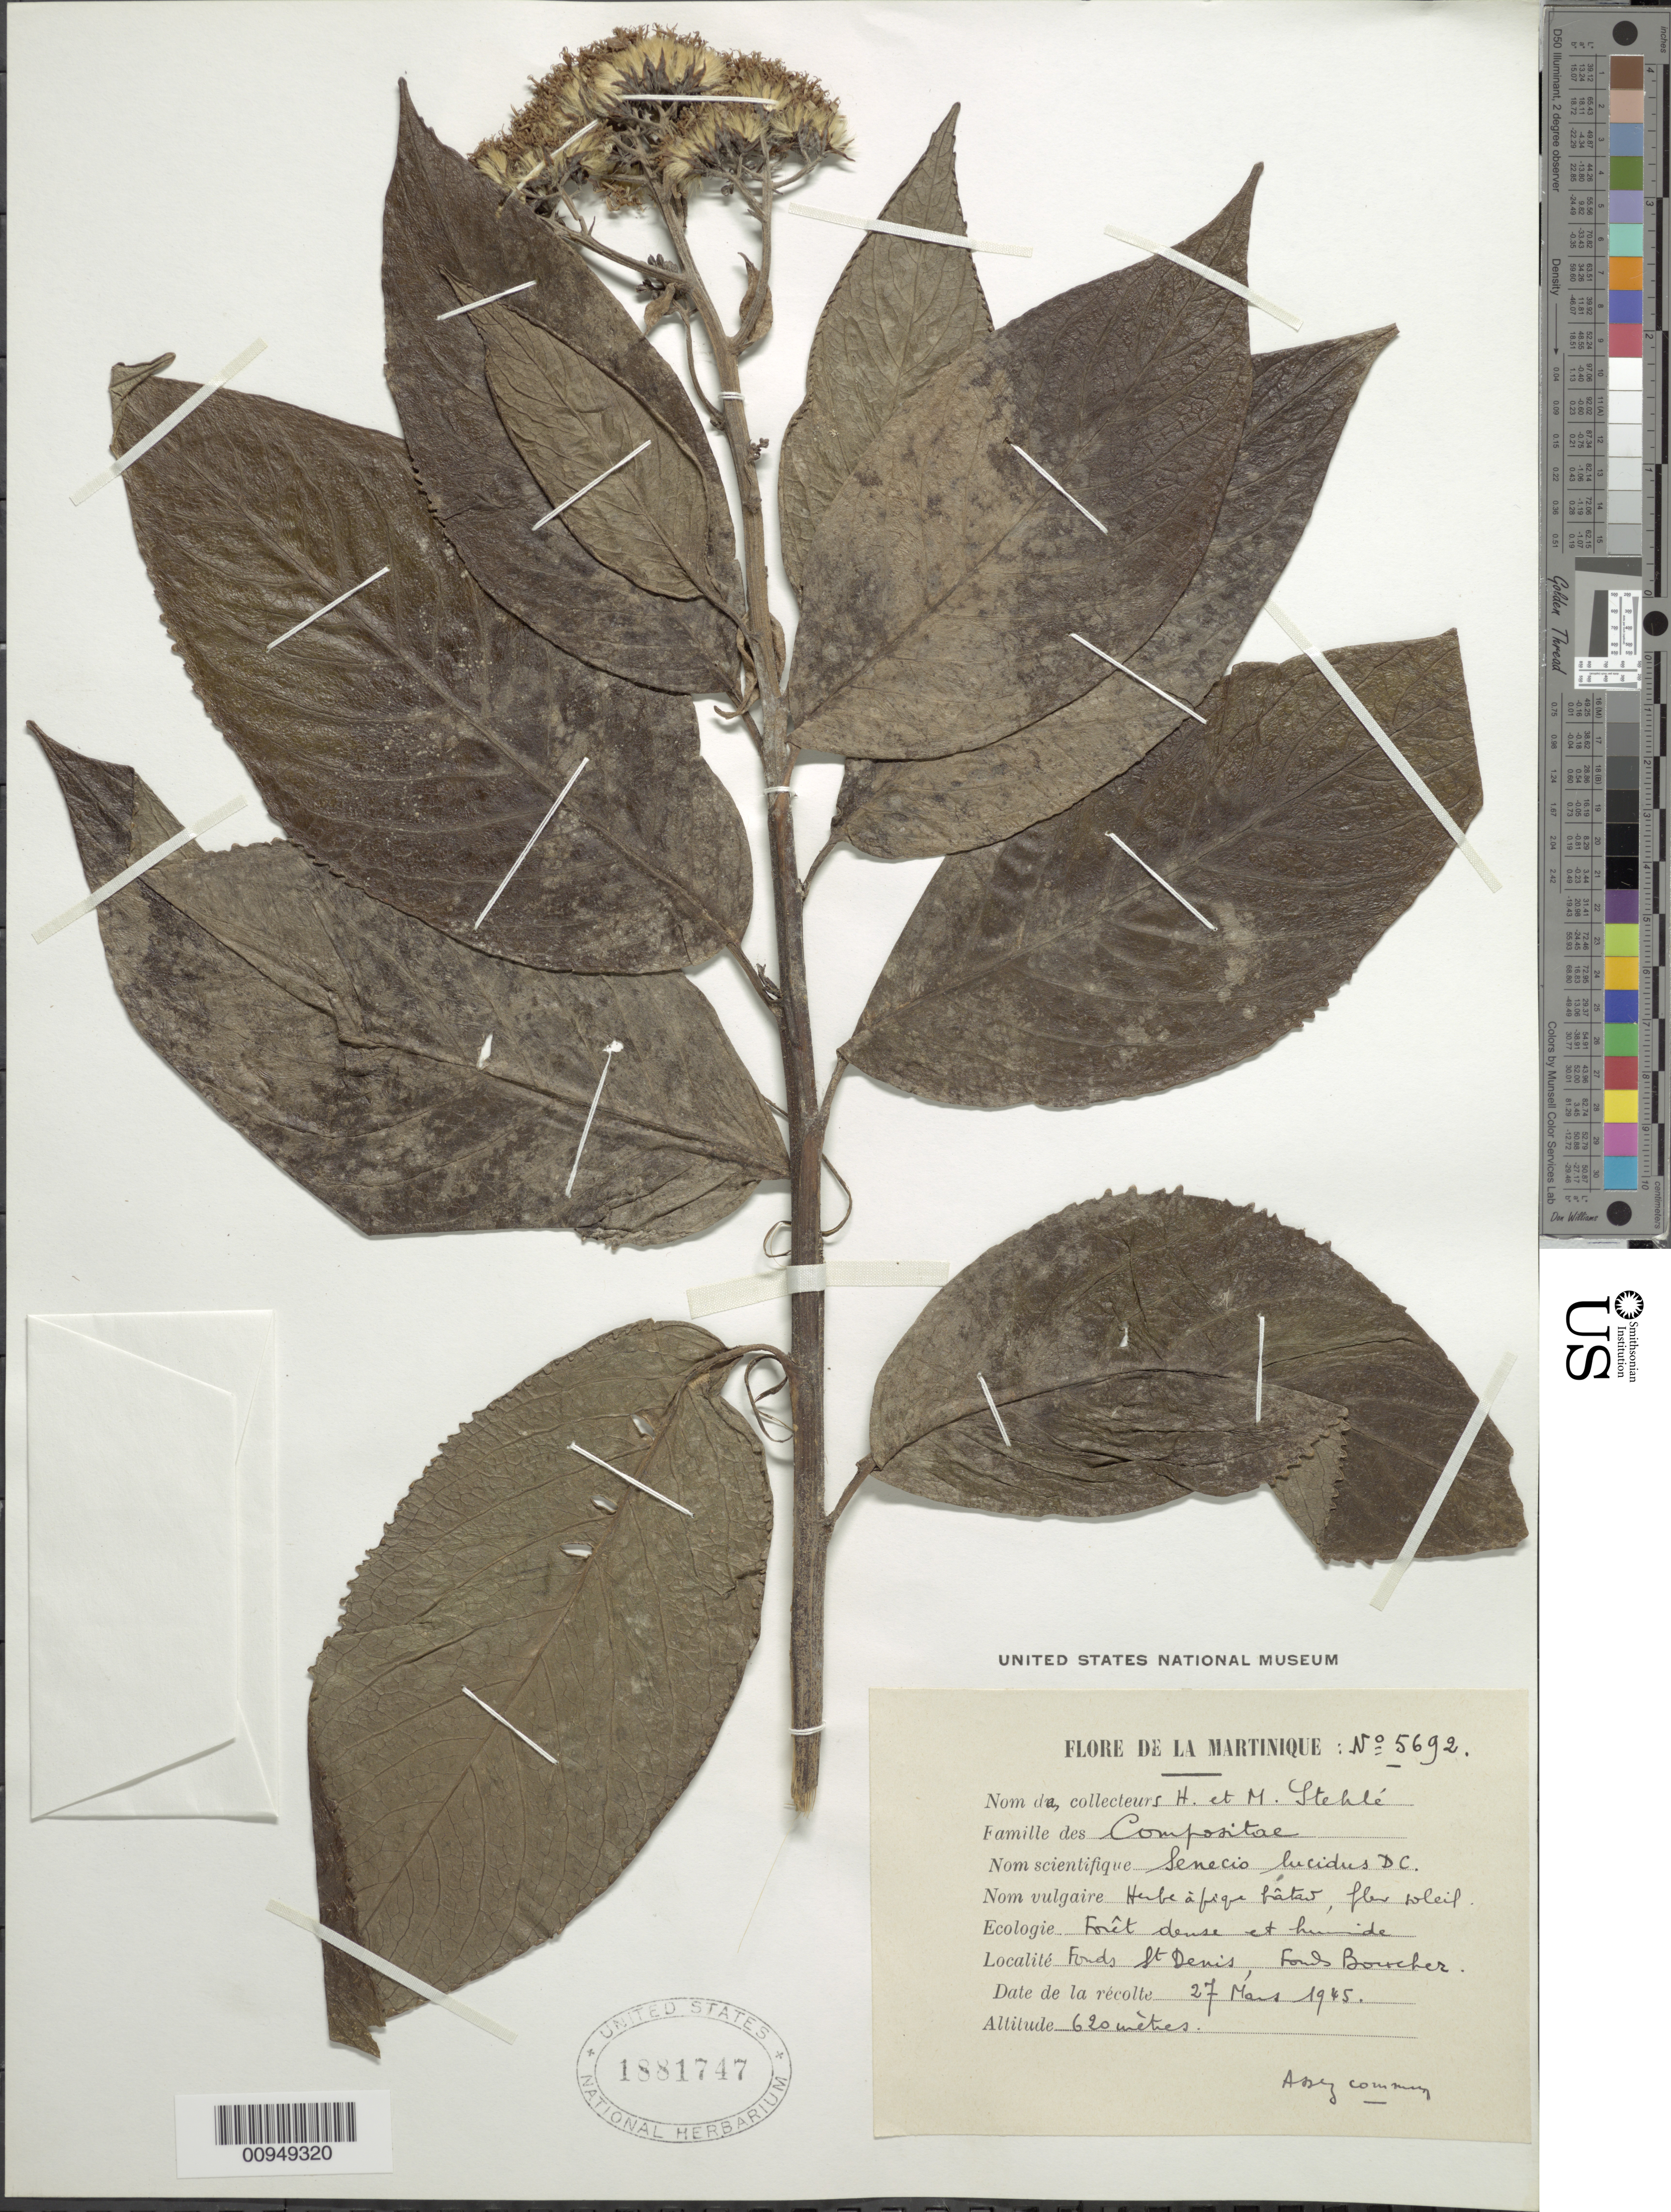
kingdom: Plantae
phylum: Tracheophyta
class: Magnoliopsida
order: Asterales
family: Asteraceae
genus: Senecio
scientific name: Senecio lucidus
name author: (Sw.) DC.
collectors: H. Stehlé & M. Stehlé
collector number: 5692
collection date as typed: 27 Mar 1945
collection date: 1945-03-27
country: Martinique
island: Martinique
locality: Fonds St. Denis, Fonds Bourcher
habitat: Forêt dense et humide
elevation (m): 620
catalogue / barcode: US 1881747